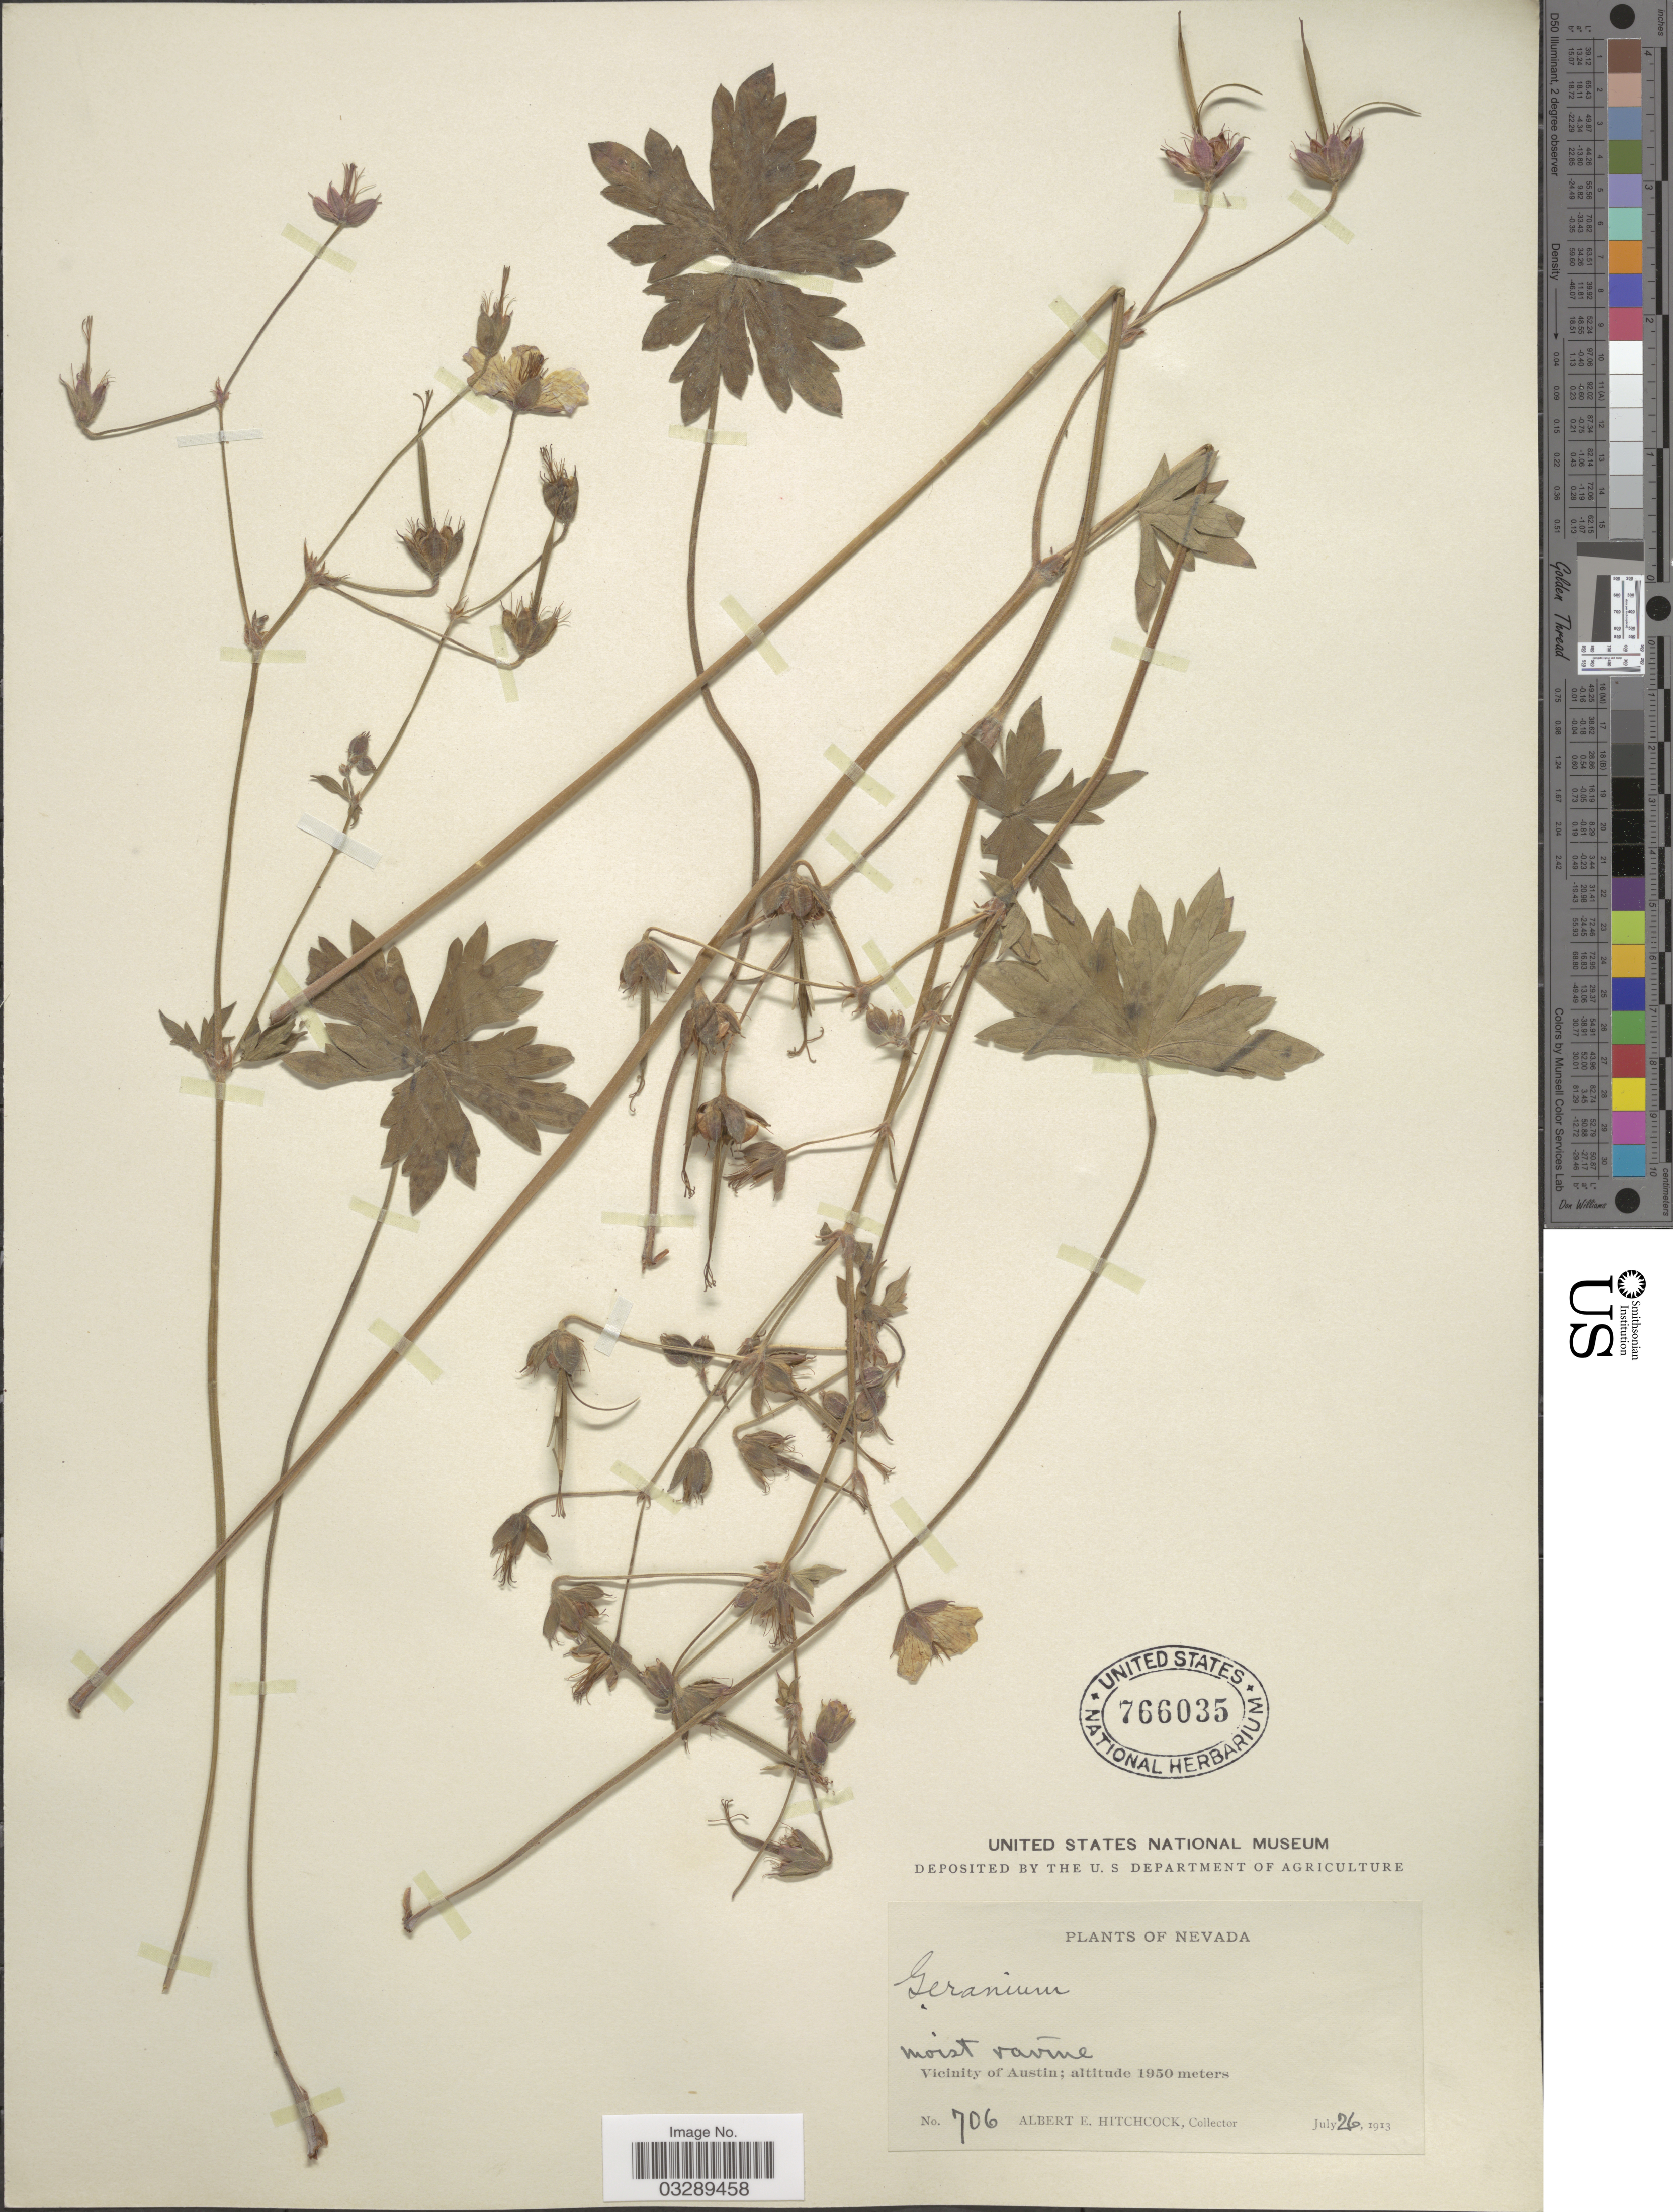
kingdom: Plantae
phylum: Tracheophyta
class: Magnoliopsida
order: Geraniales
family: Geraniaceae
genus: Geranium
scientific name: Geranium sp.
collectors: A. Hitchcock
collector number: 706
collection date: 1913-07-26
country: United States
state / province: Nevada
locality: Vicinity of Austin.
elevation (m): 1950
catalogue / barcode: US 766035